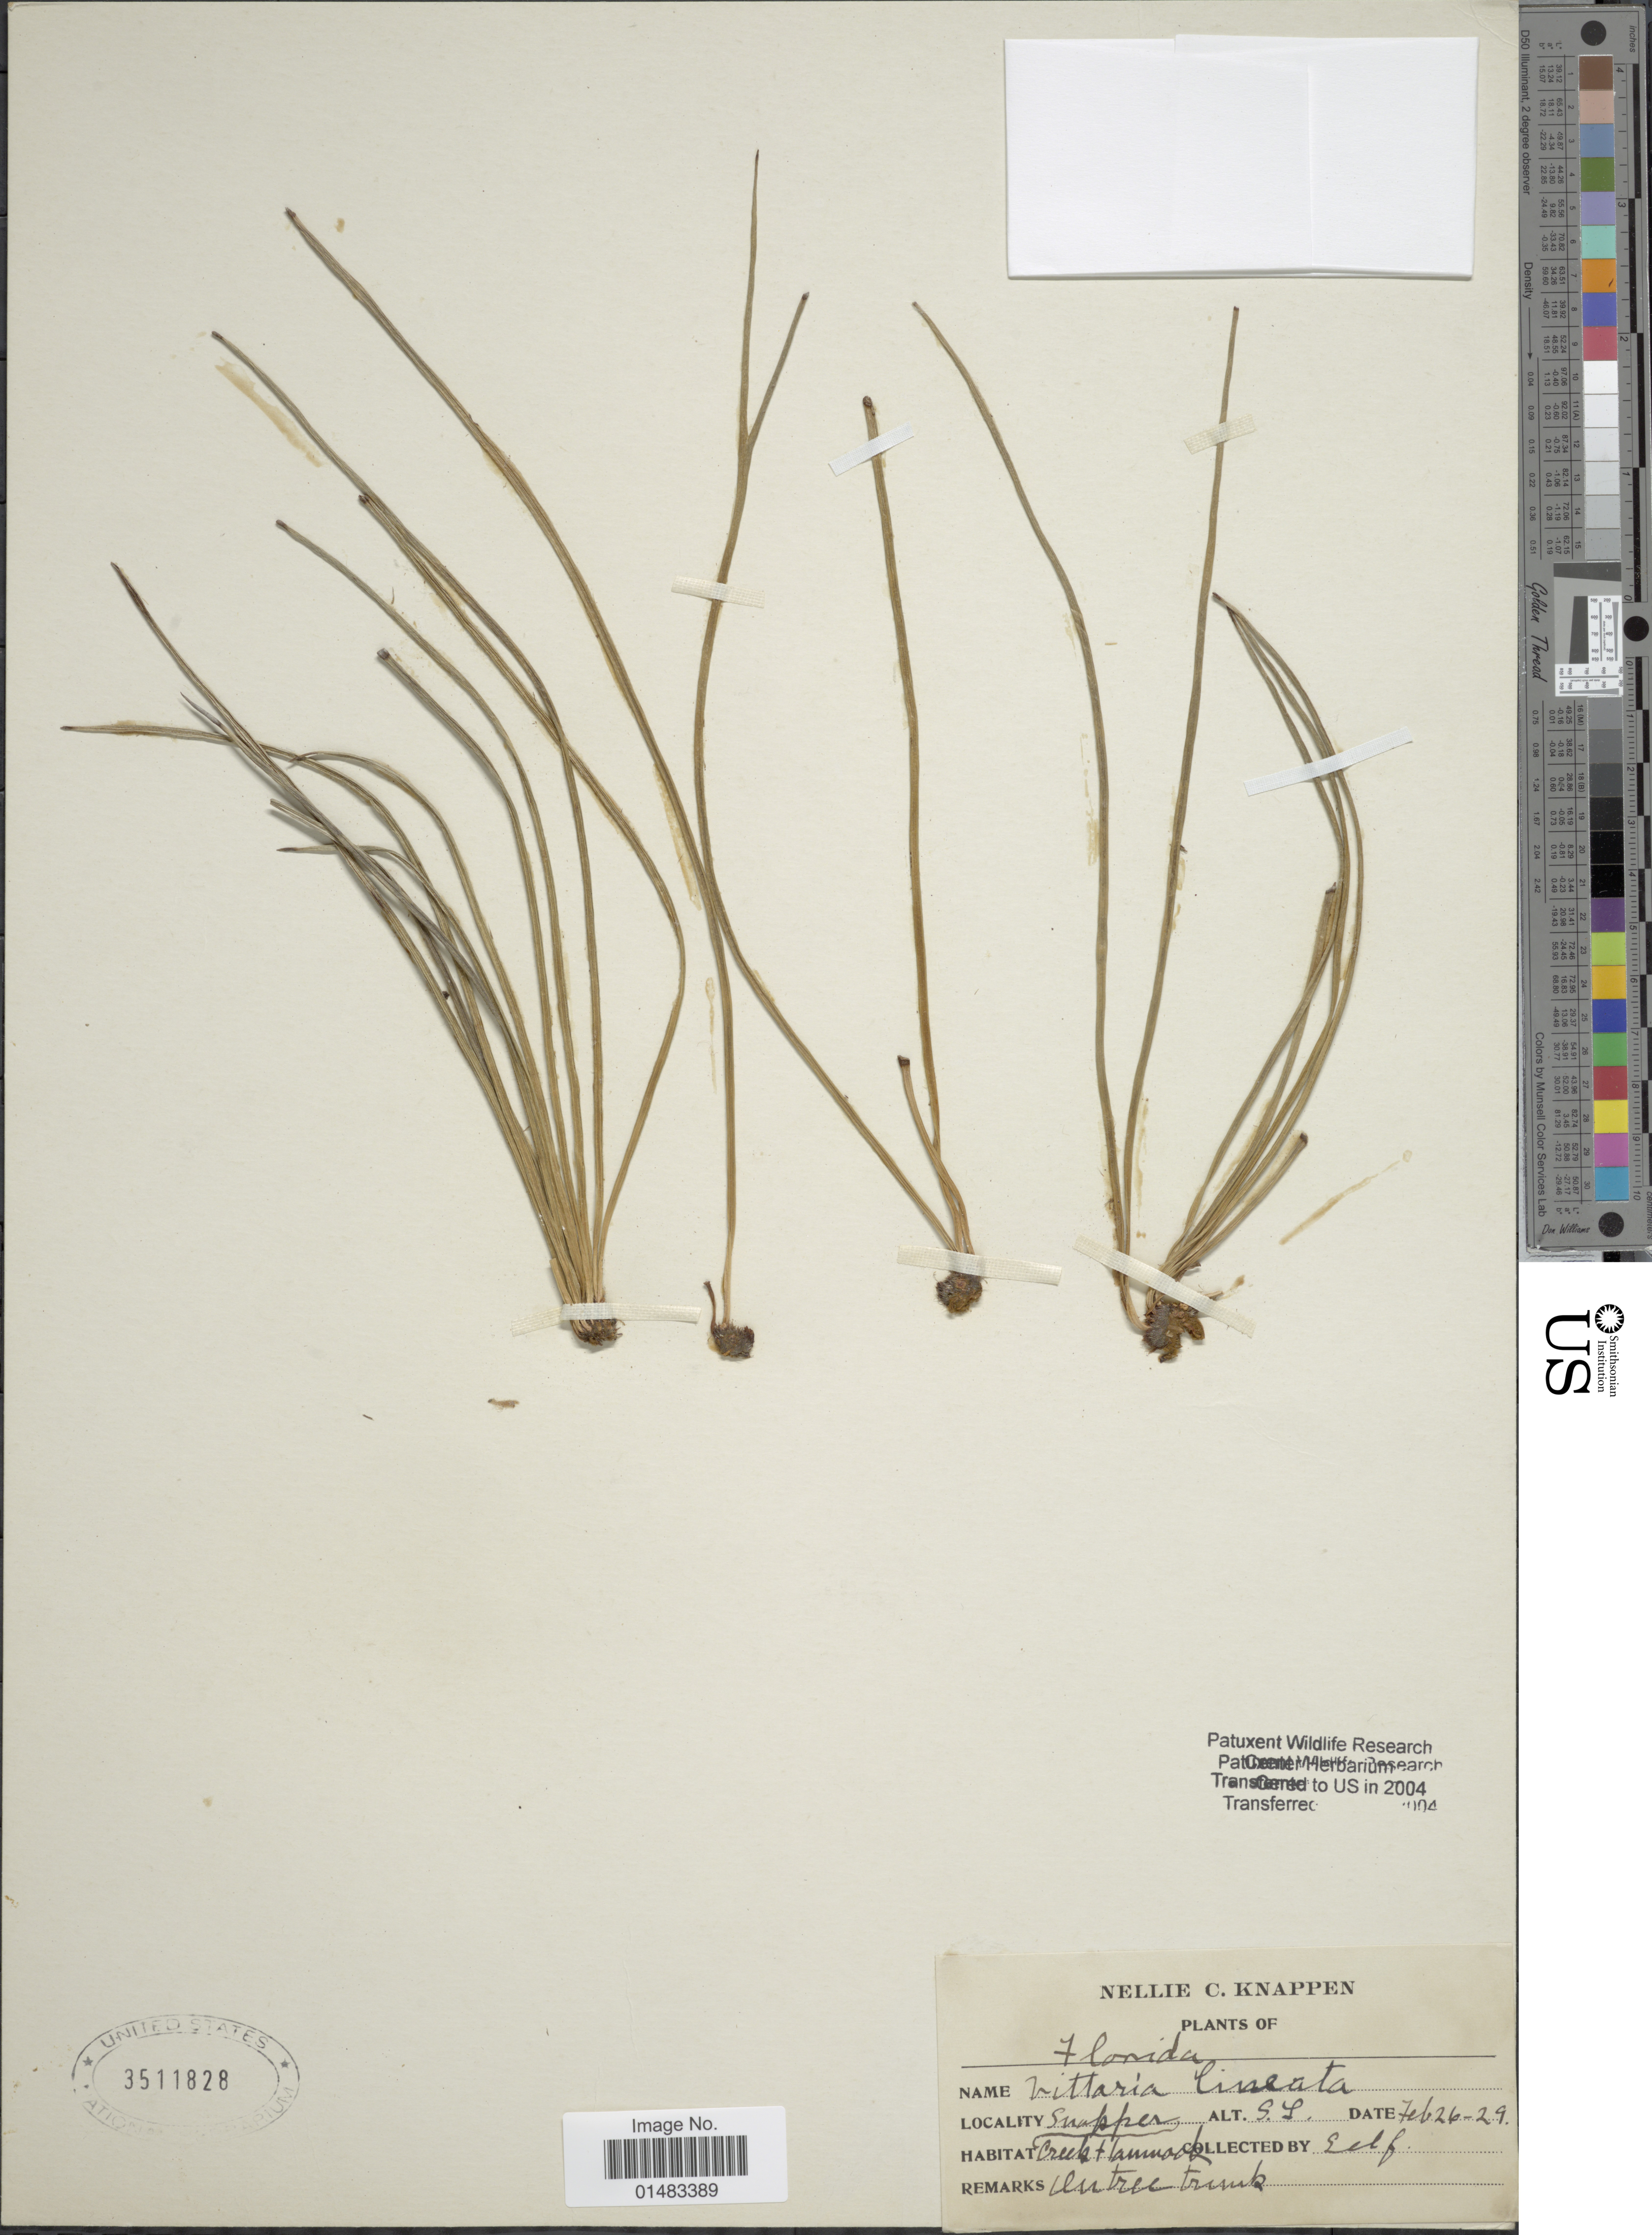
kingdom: Plantae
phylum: Tracheophyta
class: Polypodiopsida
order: Polypodiales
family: Pteridaceae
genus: Vittaria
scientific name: Vittaria lineata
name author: (L.) Sm.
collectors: N. Knappen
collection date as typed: Transcribed d/m/y: 26/2/29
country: United States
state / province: Florida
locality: Plants of Florida, Snapper, Creek Hammocks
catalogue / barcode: US 3511828